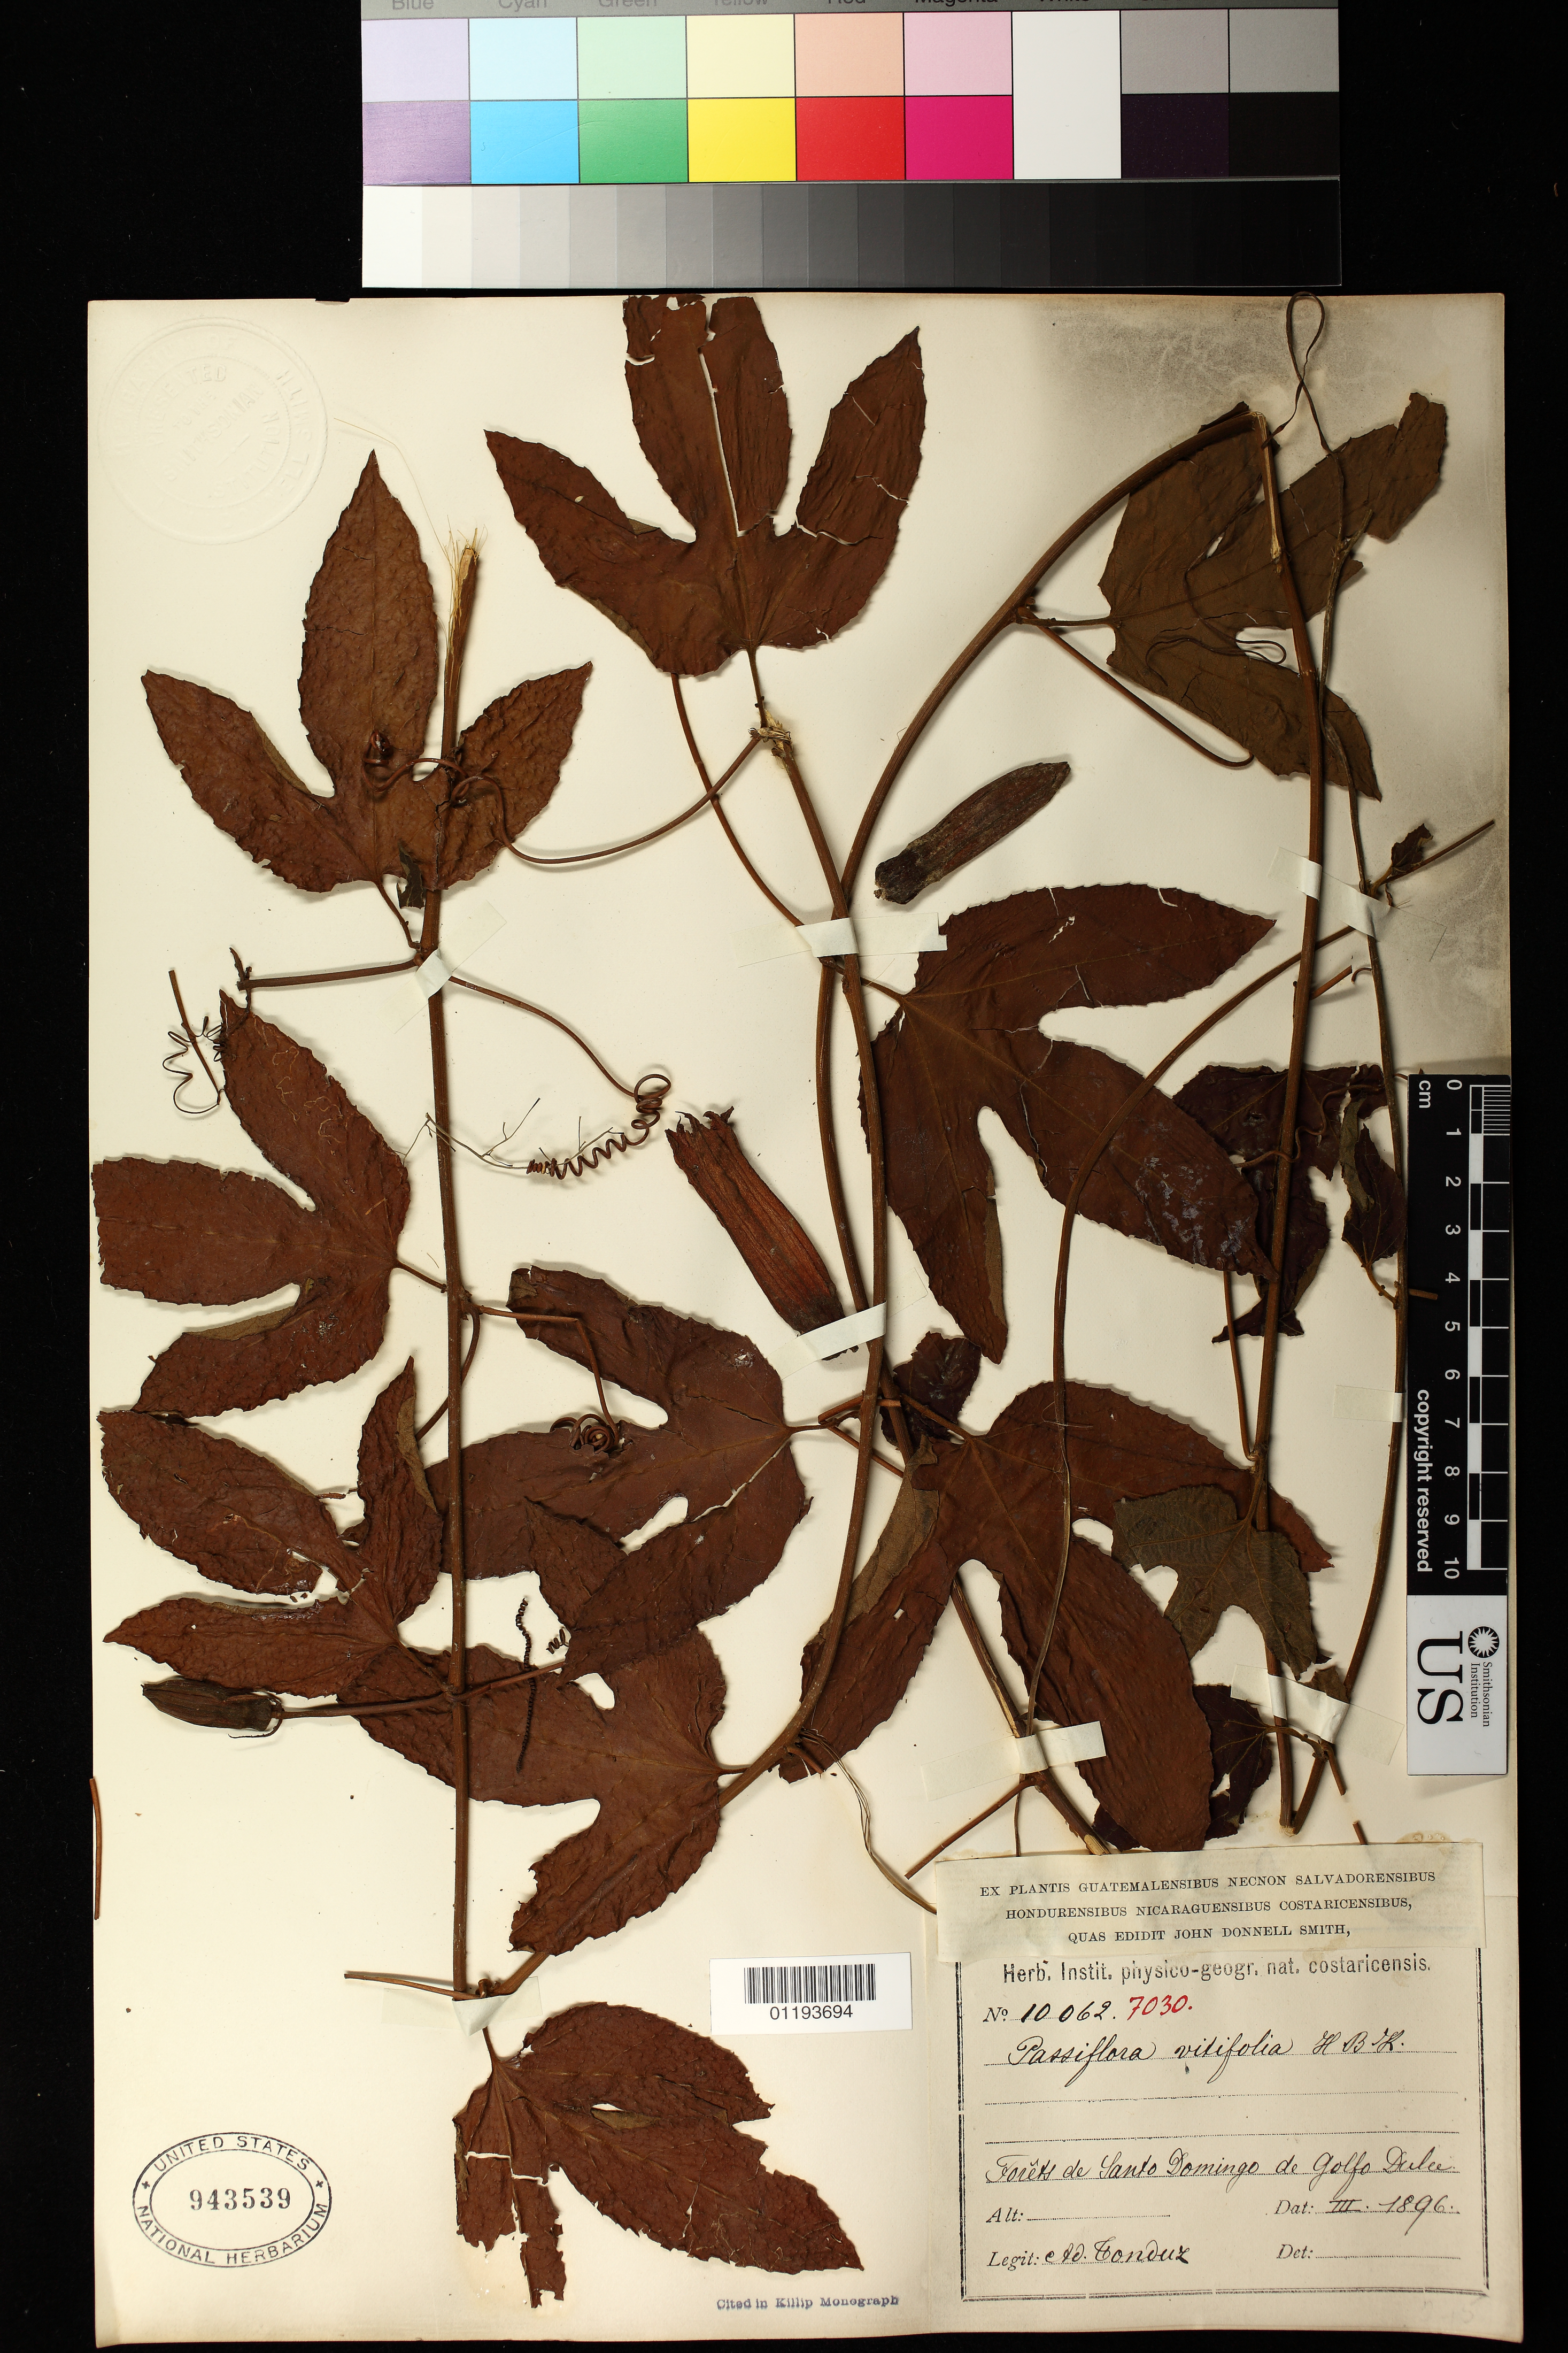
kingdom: Plantae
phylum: Tracheophyta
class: Magnoliopsida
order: Malpighiales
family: Passifloraceae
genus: Passiflora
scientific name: Passiflora vitifolia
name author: Kunth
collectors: A. Tonduz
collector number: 10062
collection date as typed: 1896-03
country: Costa Rica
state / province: Puntarenas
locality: Forets de Santo Domingo de Golfo Dulce.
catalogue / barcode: US 943539